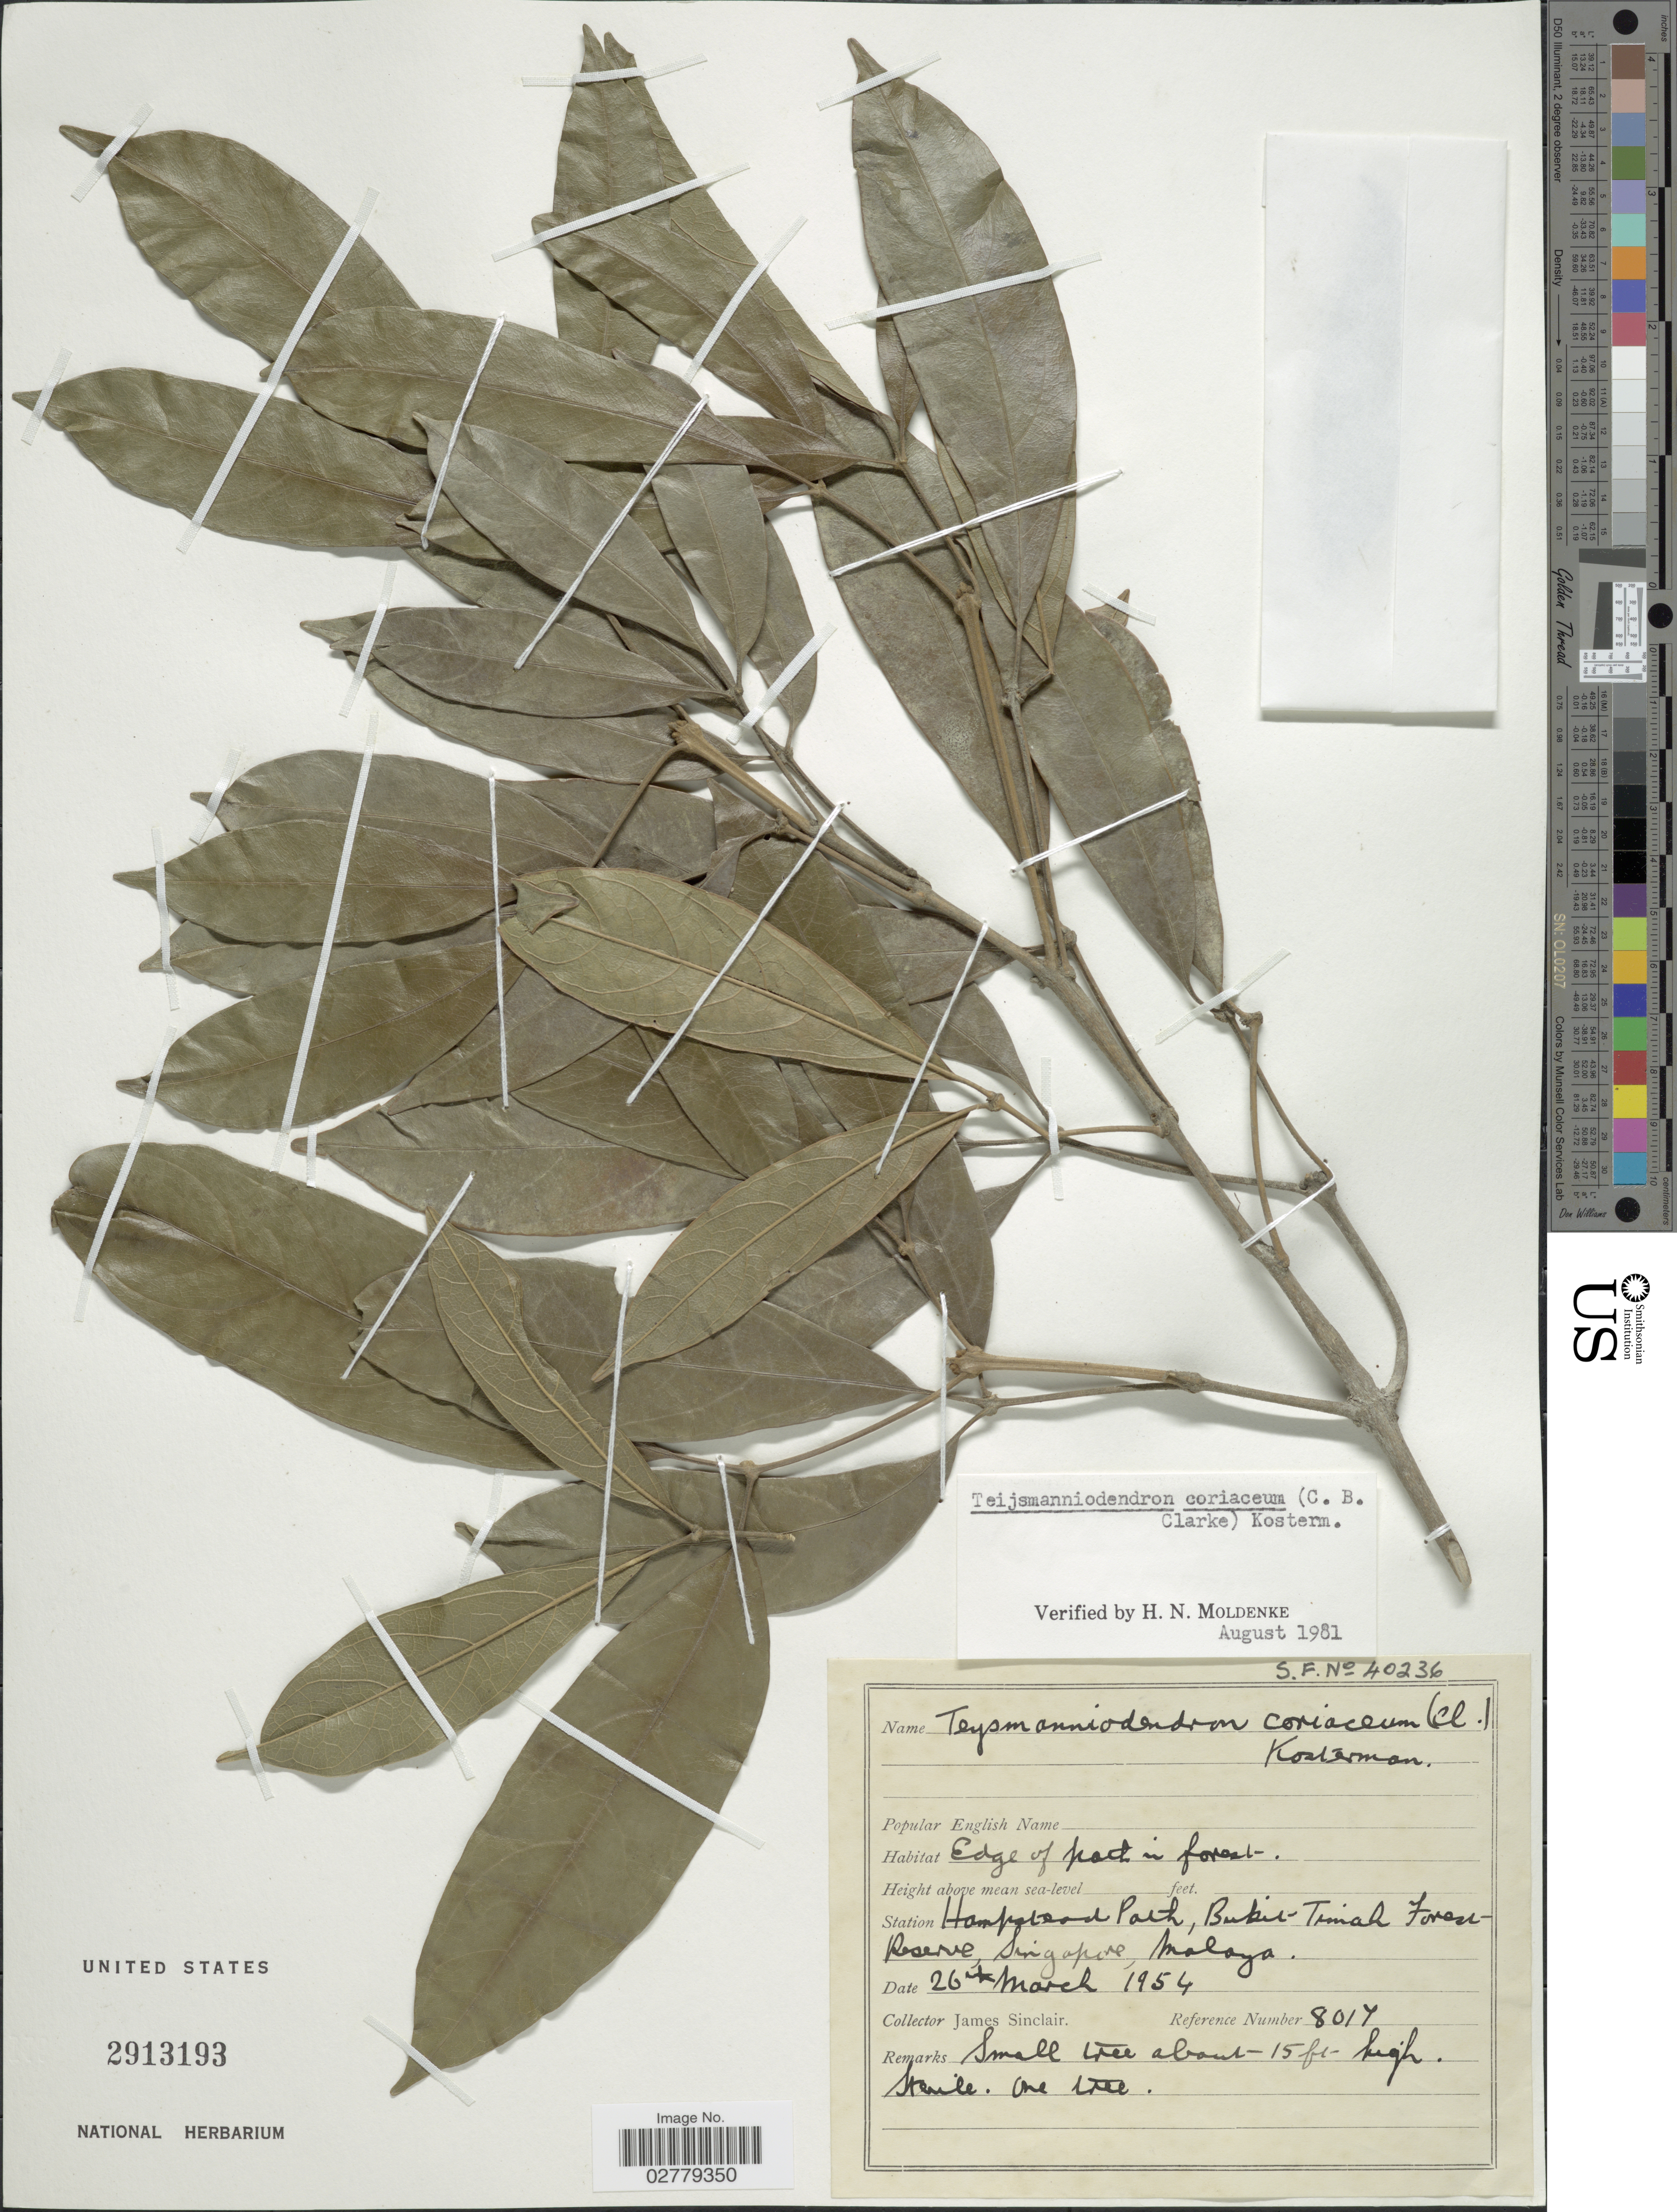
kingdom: Plantae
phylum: Tracheophyta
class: Magnoliopsida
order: Lamiales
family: Lamiaceae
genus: Teijsmanniodendron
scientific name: Teijsmanniodendron coriaceum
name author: (C.B. Clarke) Kosterm.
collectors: J. Sinclair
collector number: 8017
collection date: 1954-03-26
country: Singapore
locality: Station Hampstead Path, Bukit Timah Forest Reserve, Malaya.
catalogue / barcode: US 2913193